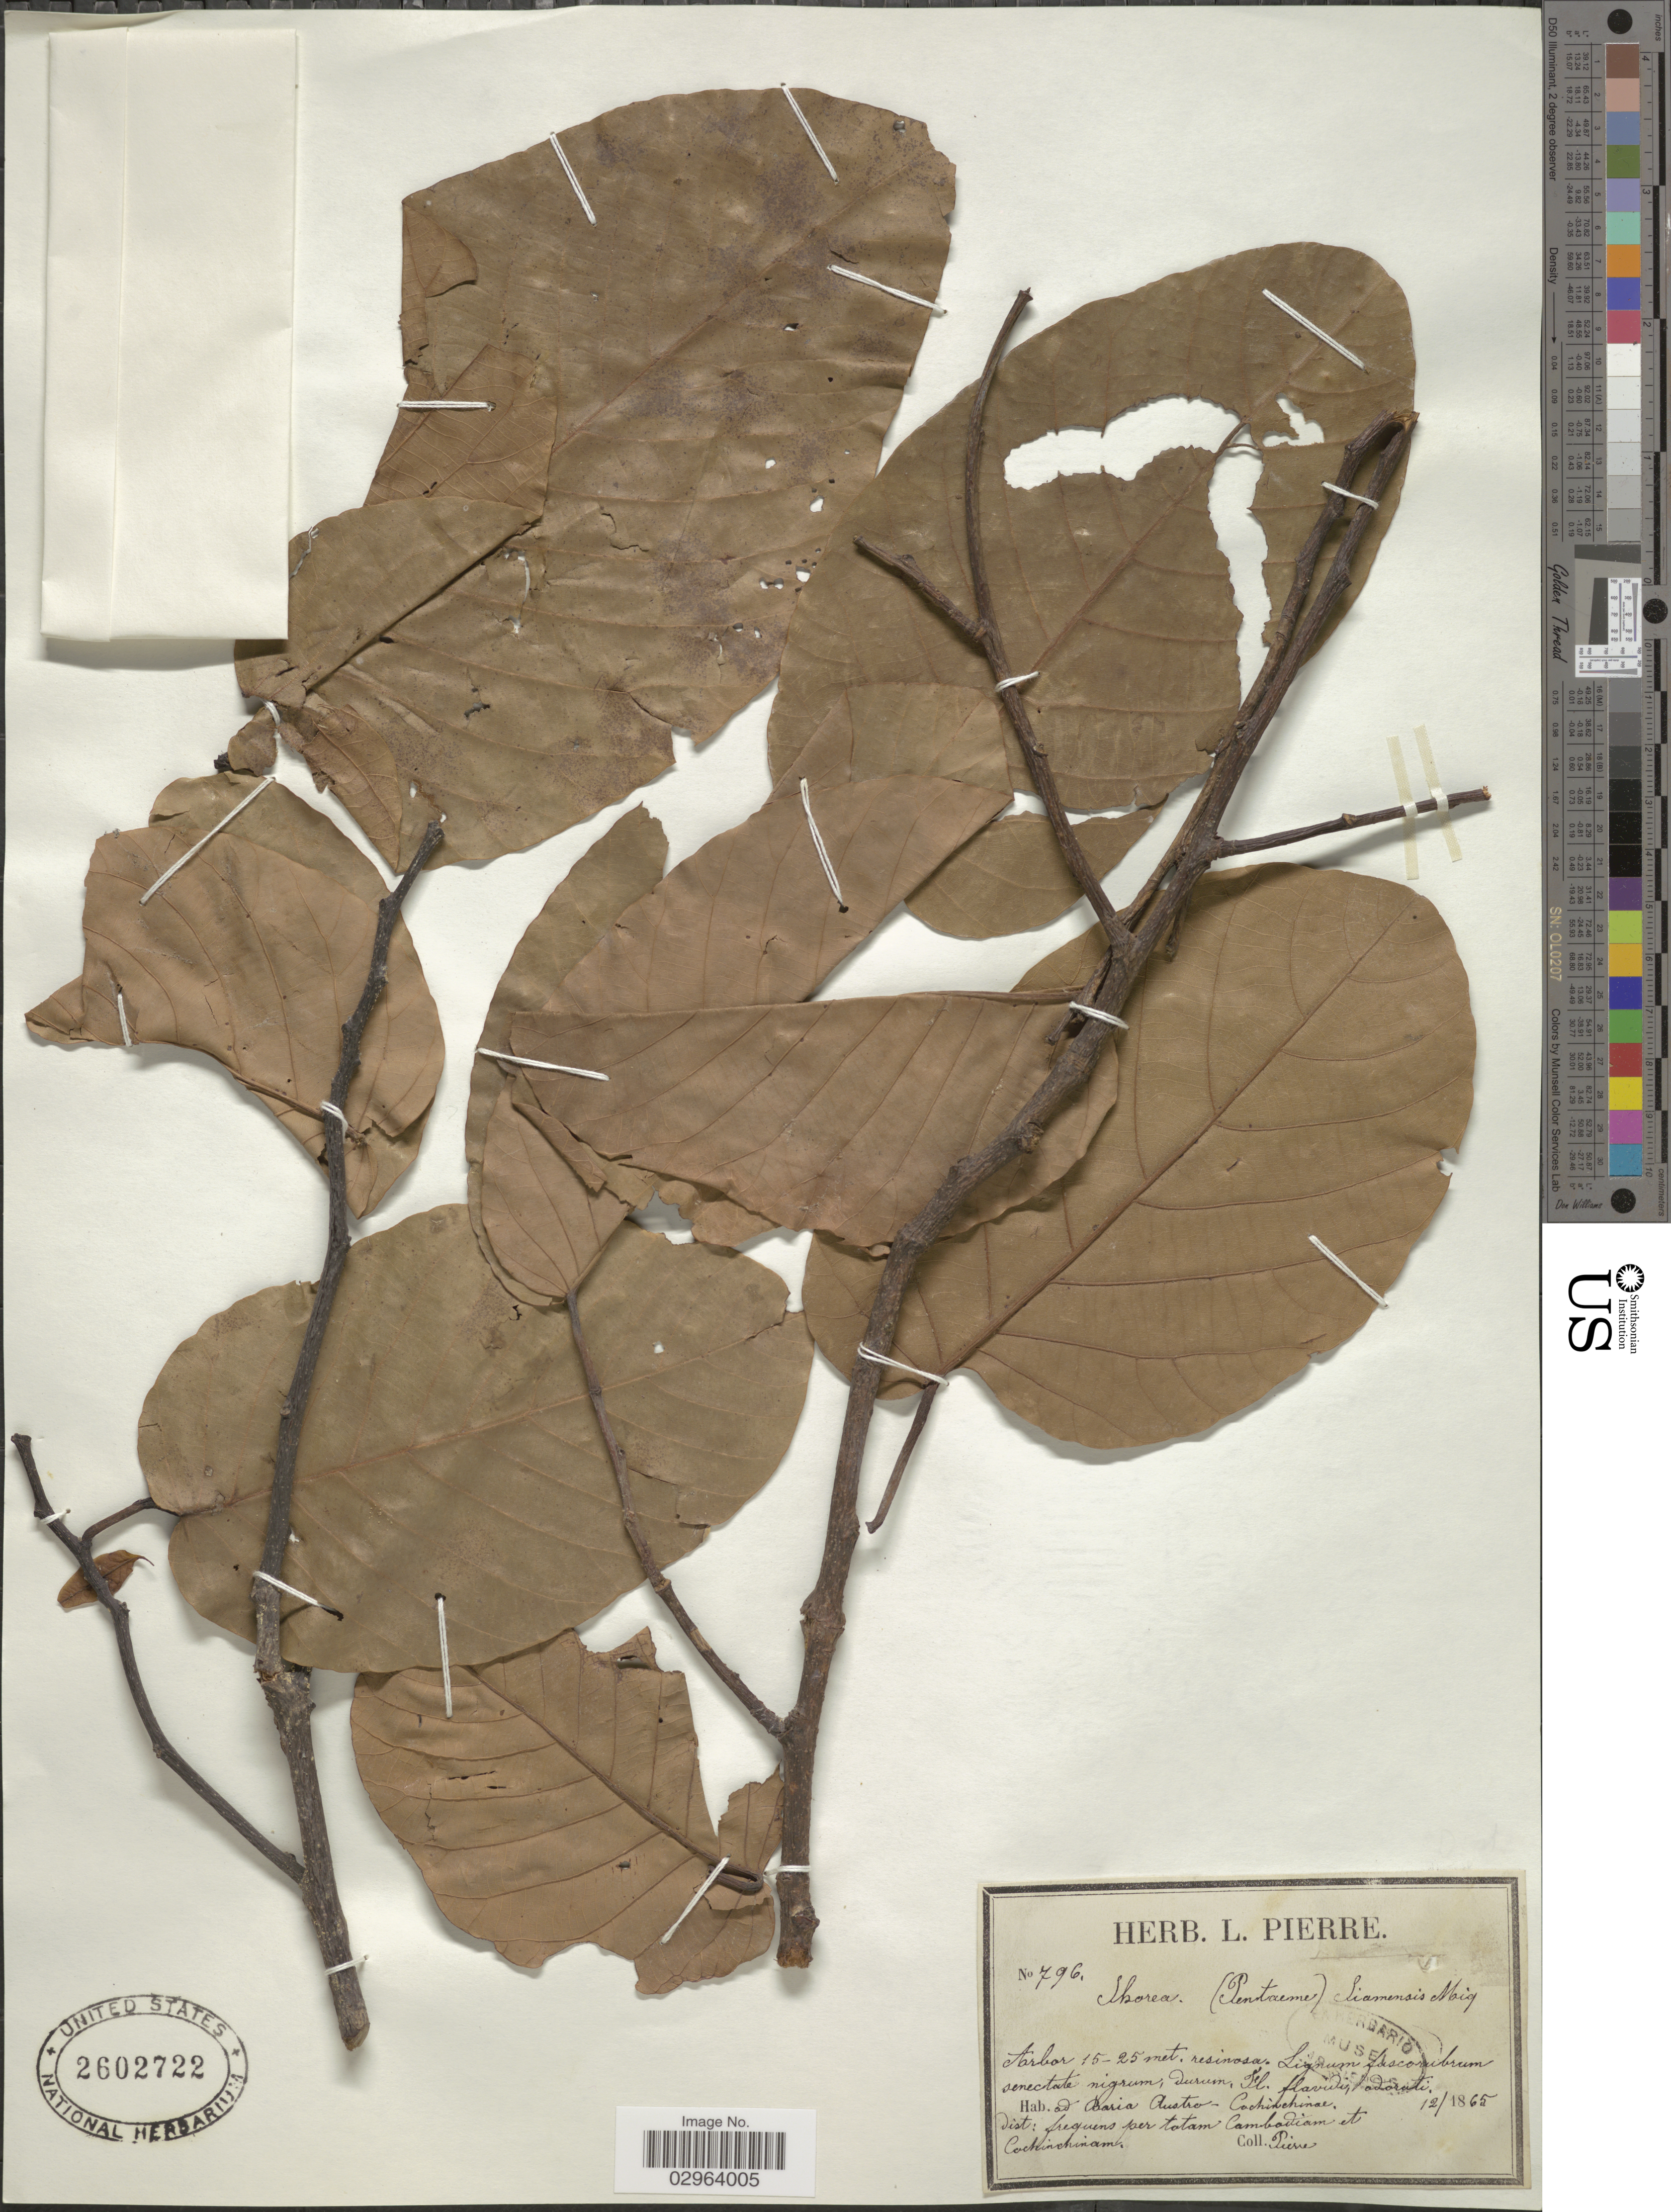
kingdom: Plantae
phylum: Tracheophyta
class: Magnoliopsida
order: Malvales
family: Dipterocarpaceae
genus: Pentacme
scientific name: Pentacme siamensis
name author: (Miq.) Kurz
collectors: L. Pierre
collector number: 796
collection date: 1865-12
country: Vietnam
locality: Ad Baria Austro-Cachinchinae. Dist: frequens per totam Cambodiam et Cochinchinam.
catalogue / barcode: US 2602722